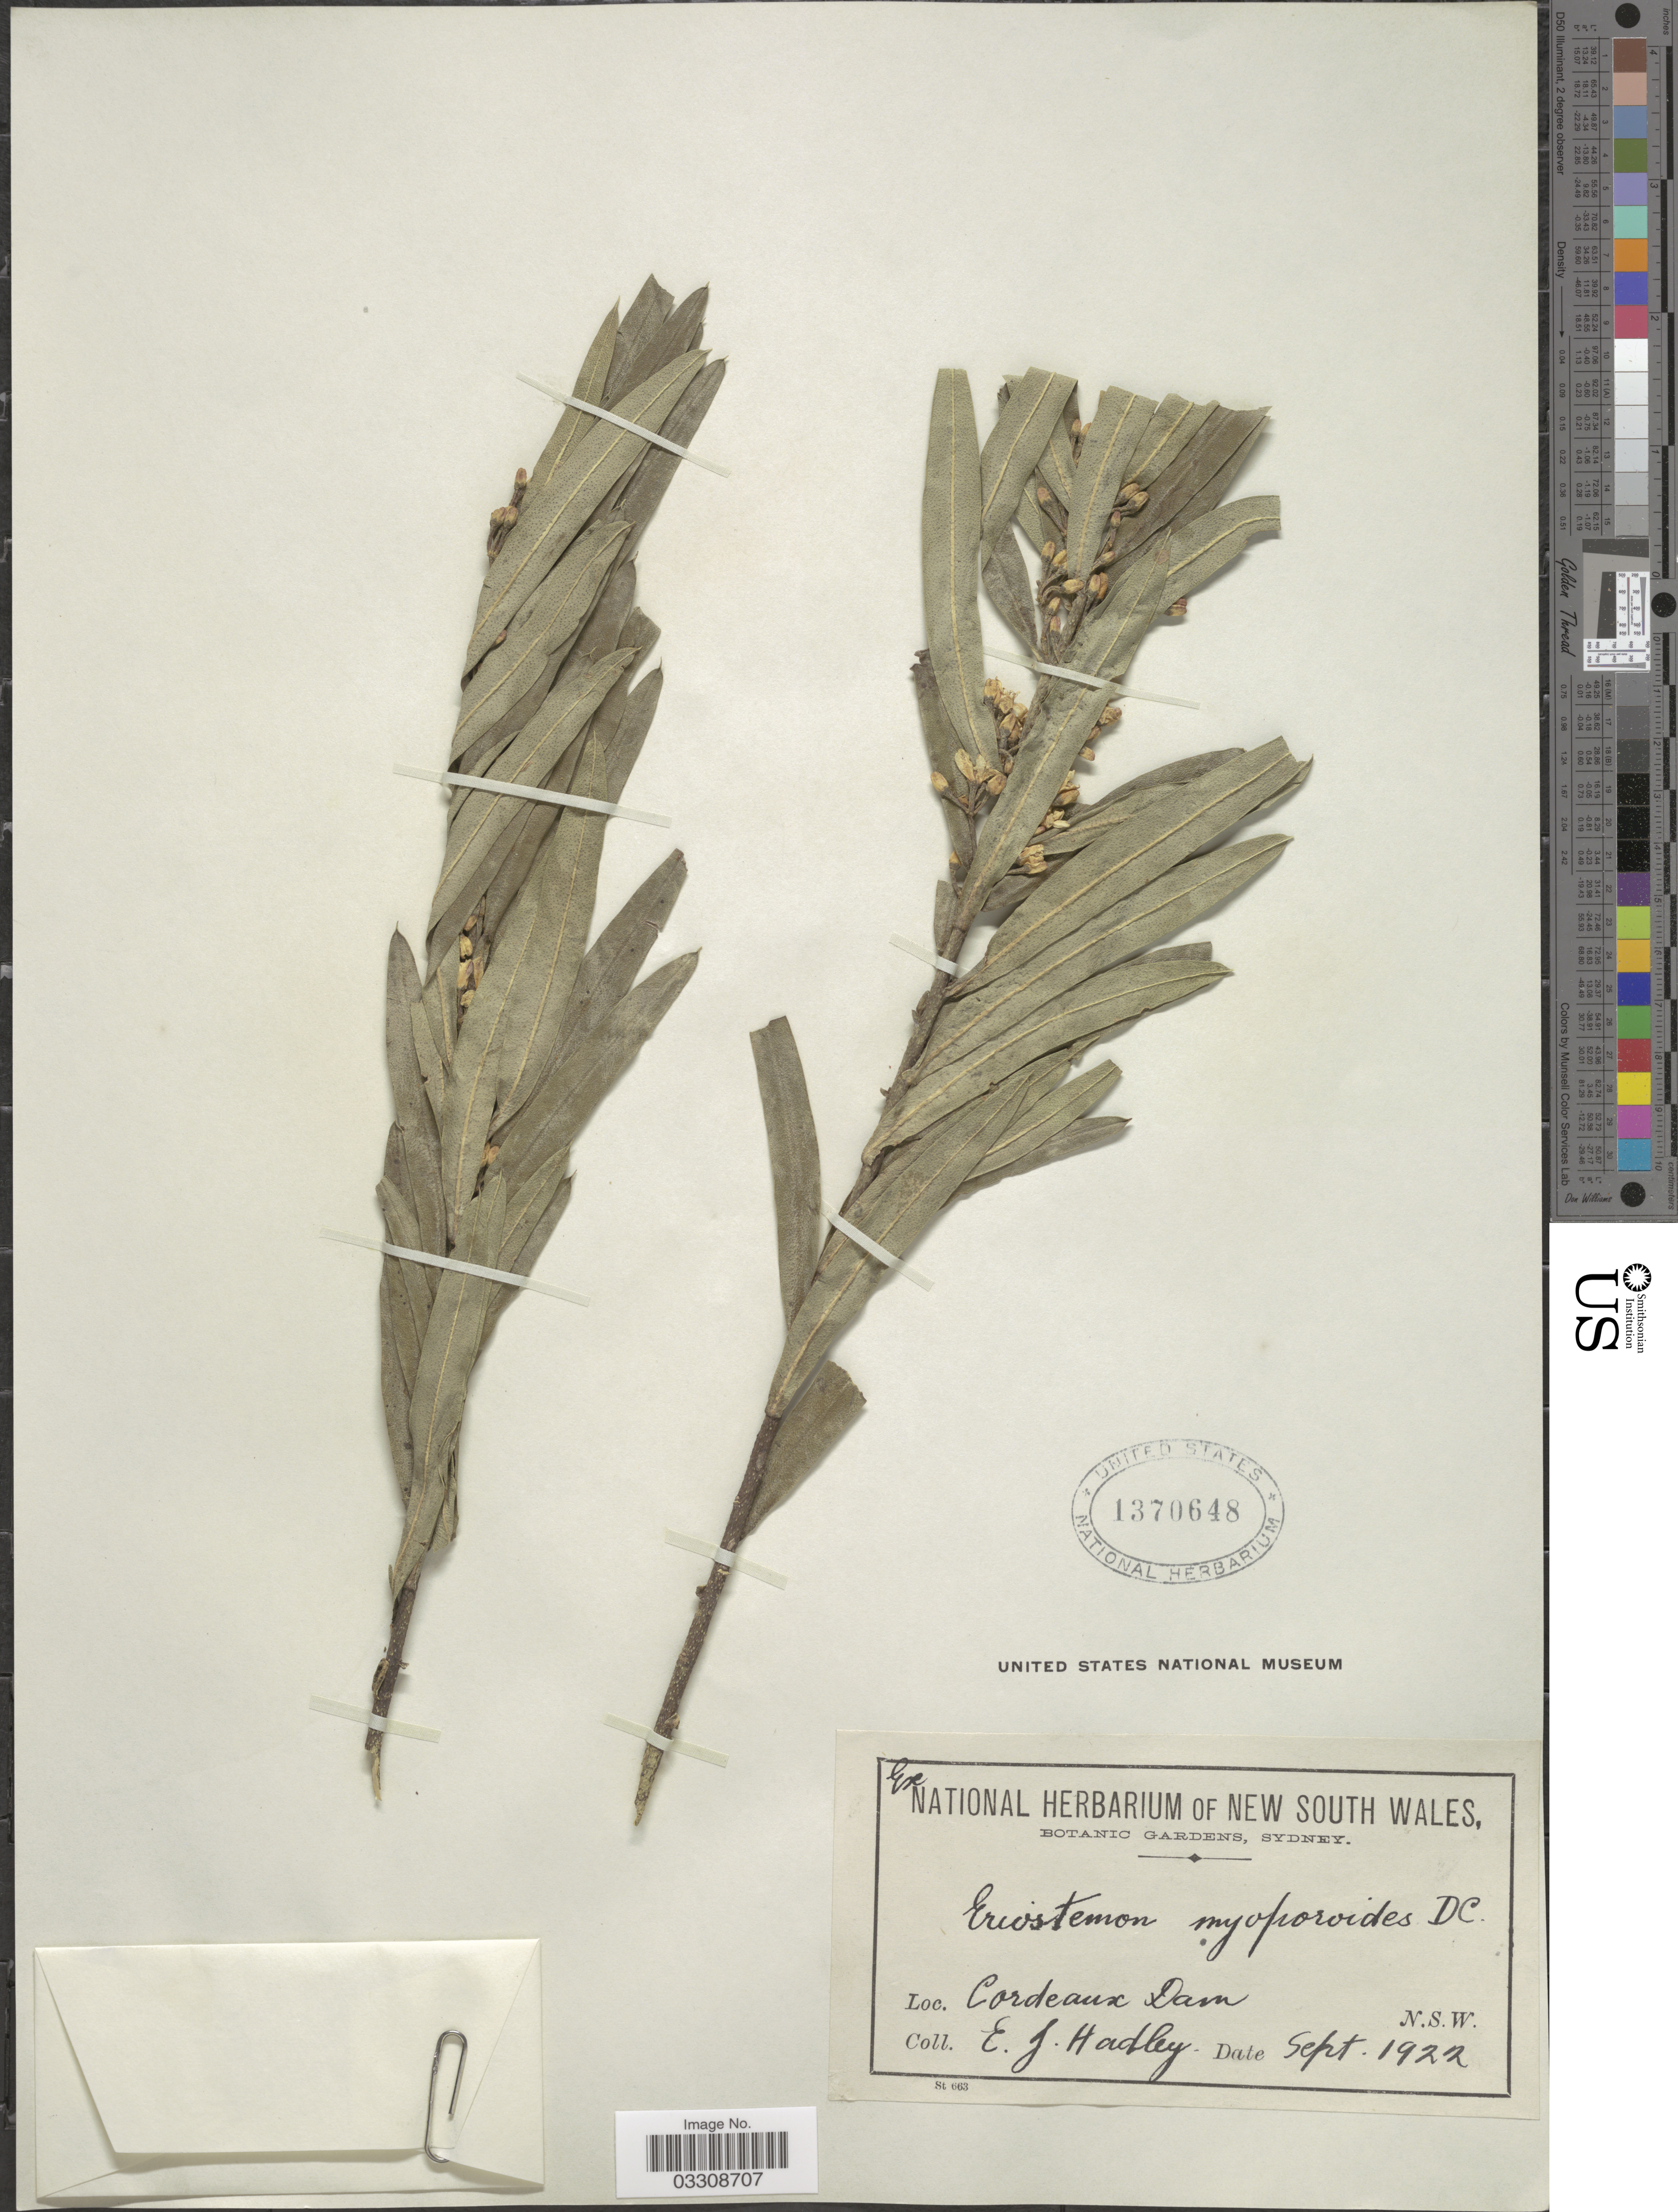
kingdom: Plantae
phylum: Tracheophyta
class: Magnoliopsida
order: Sapindales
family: Rutaceae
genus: Eriostemon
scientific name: Eriostemon myoporoides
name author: DC.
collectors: E. Hadley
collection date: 1922-09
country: Australia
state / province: New South Wales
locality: Cordeaux Dam.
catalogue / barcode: US 1370648